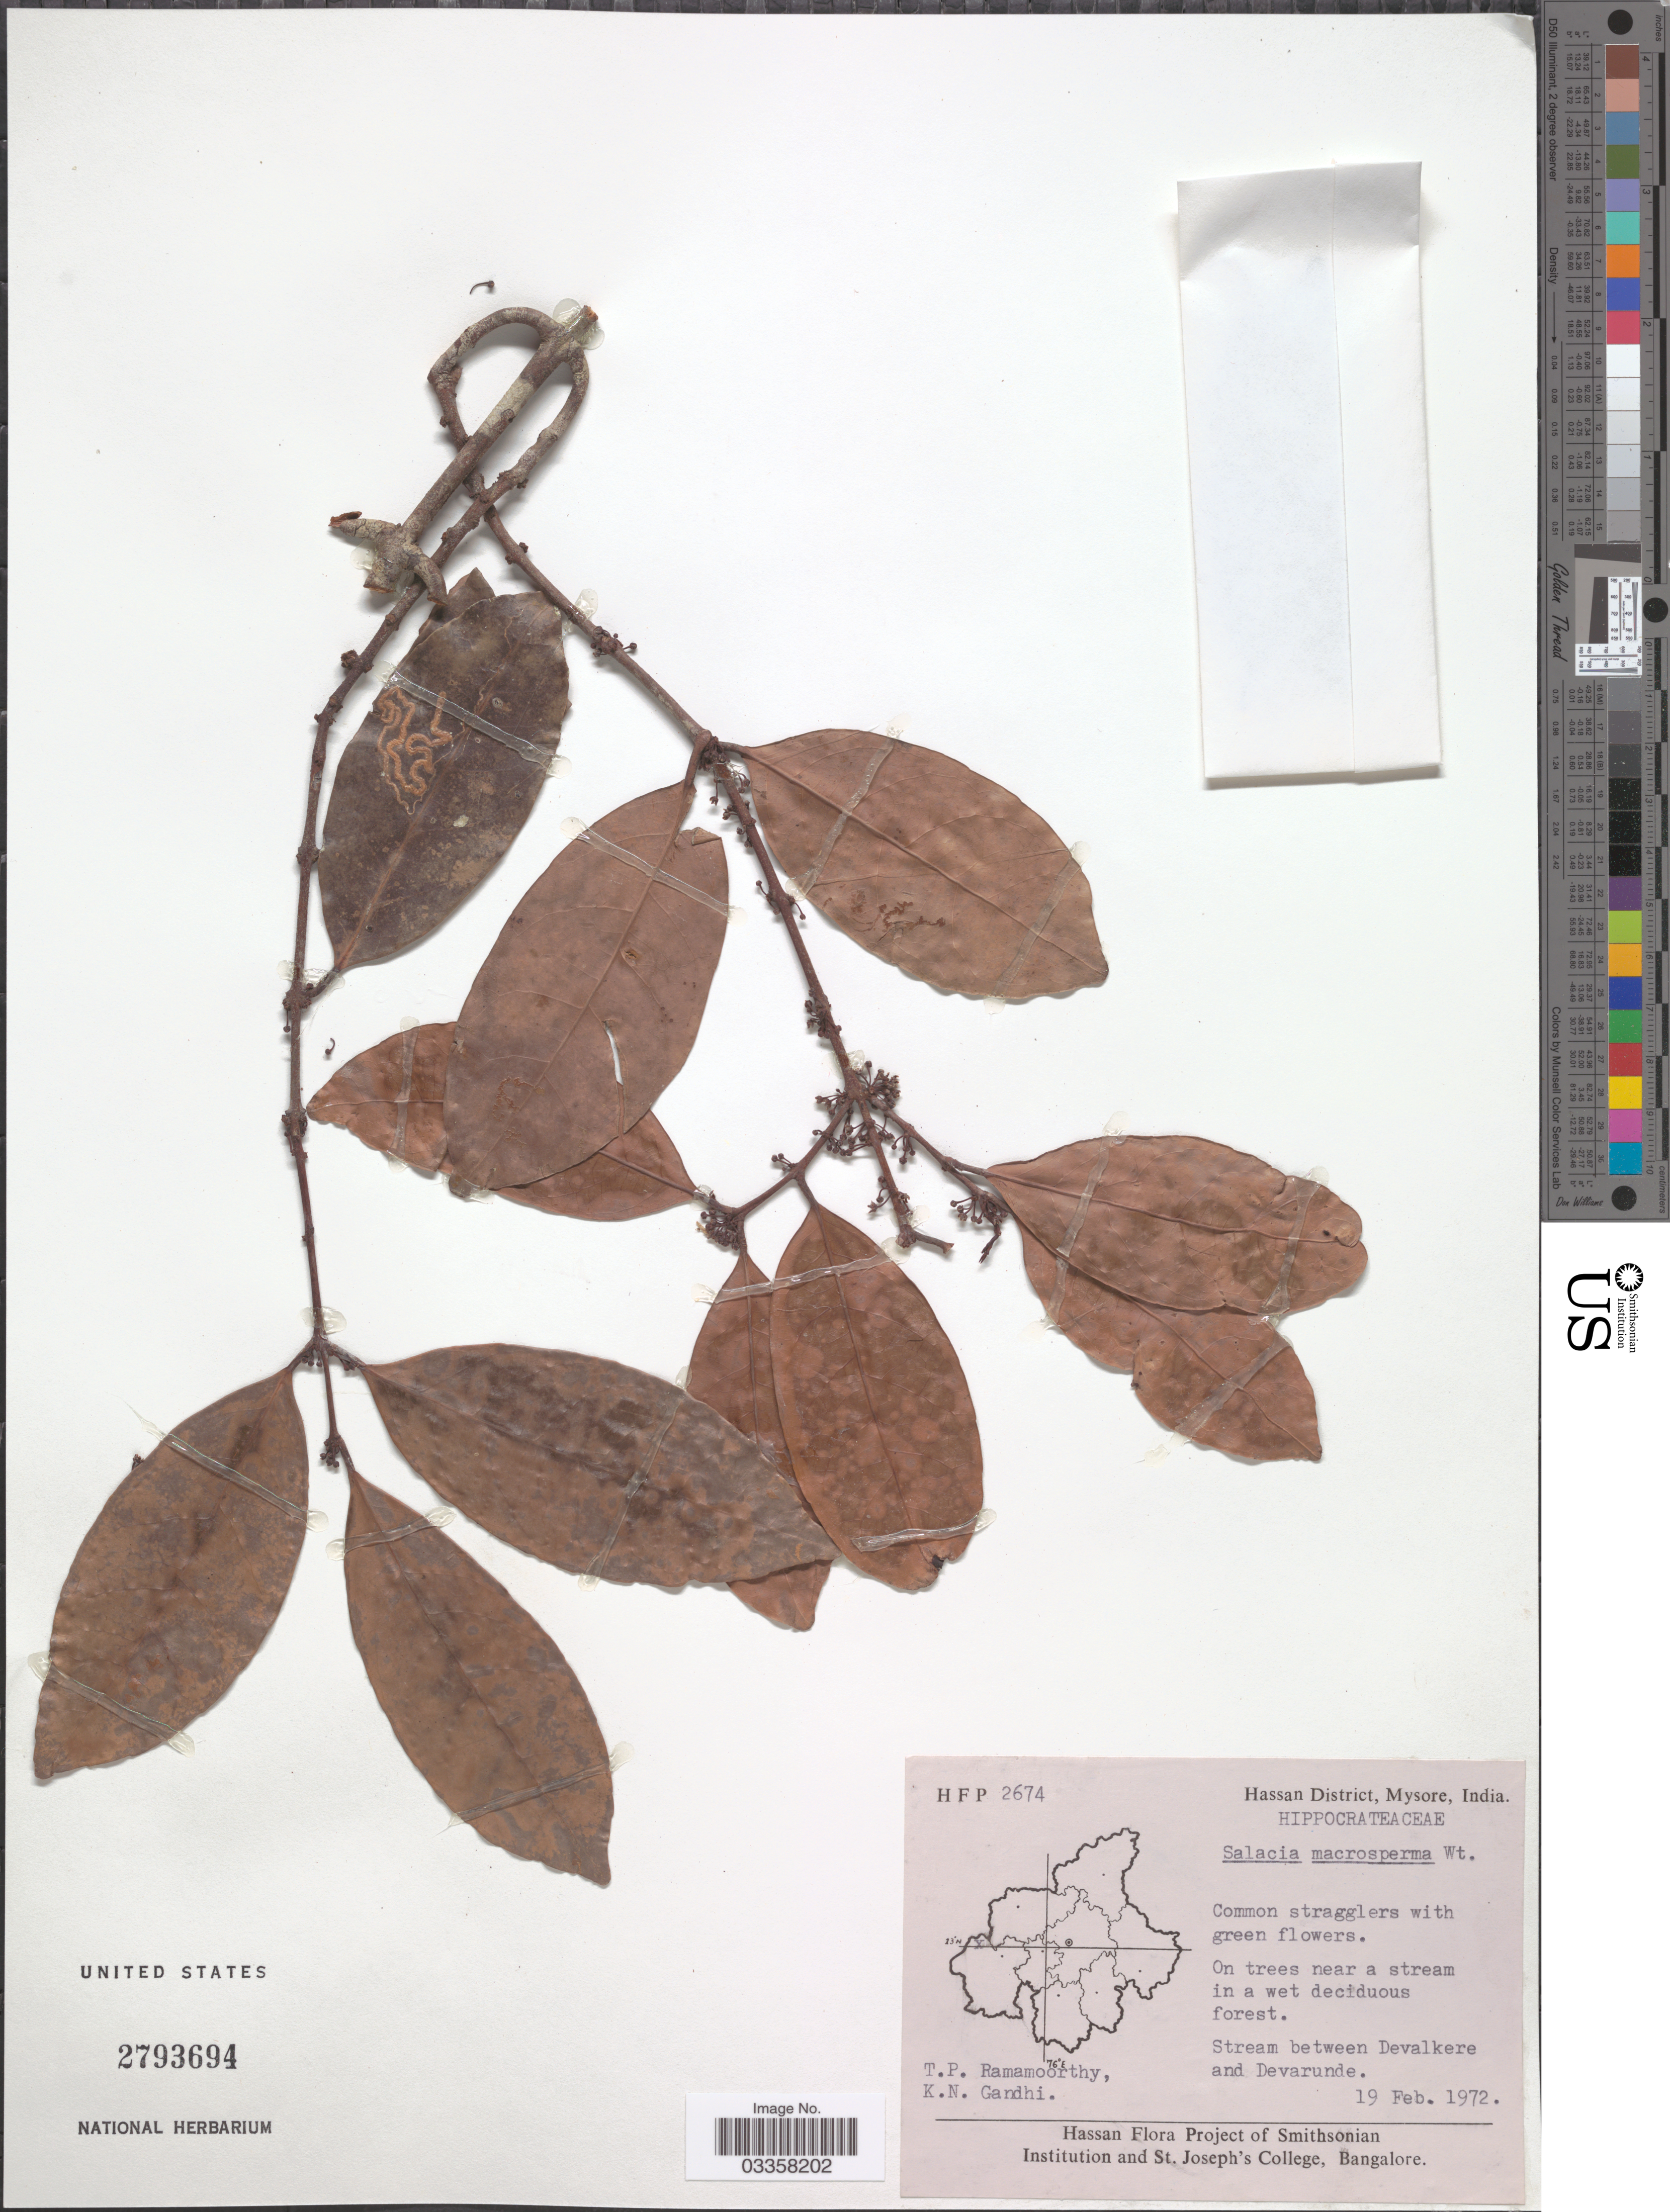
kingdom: Plantae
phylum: Tracheophyta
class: Magnoliopsida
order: Celastrales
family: Celastraceae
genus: Salacia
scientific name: Salacia macrosperma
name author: Wight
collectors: T. P. Ramamoorthy & K. N. Gandhi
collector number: HFP2674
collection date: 1972-02-19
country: India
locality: Hassan District, Mysore, Stream between Devalkere and Devarunde.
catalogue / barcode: US 2793694